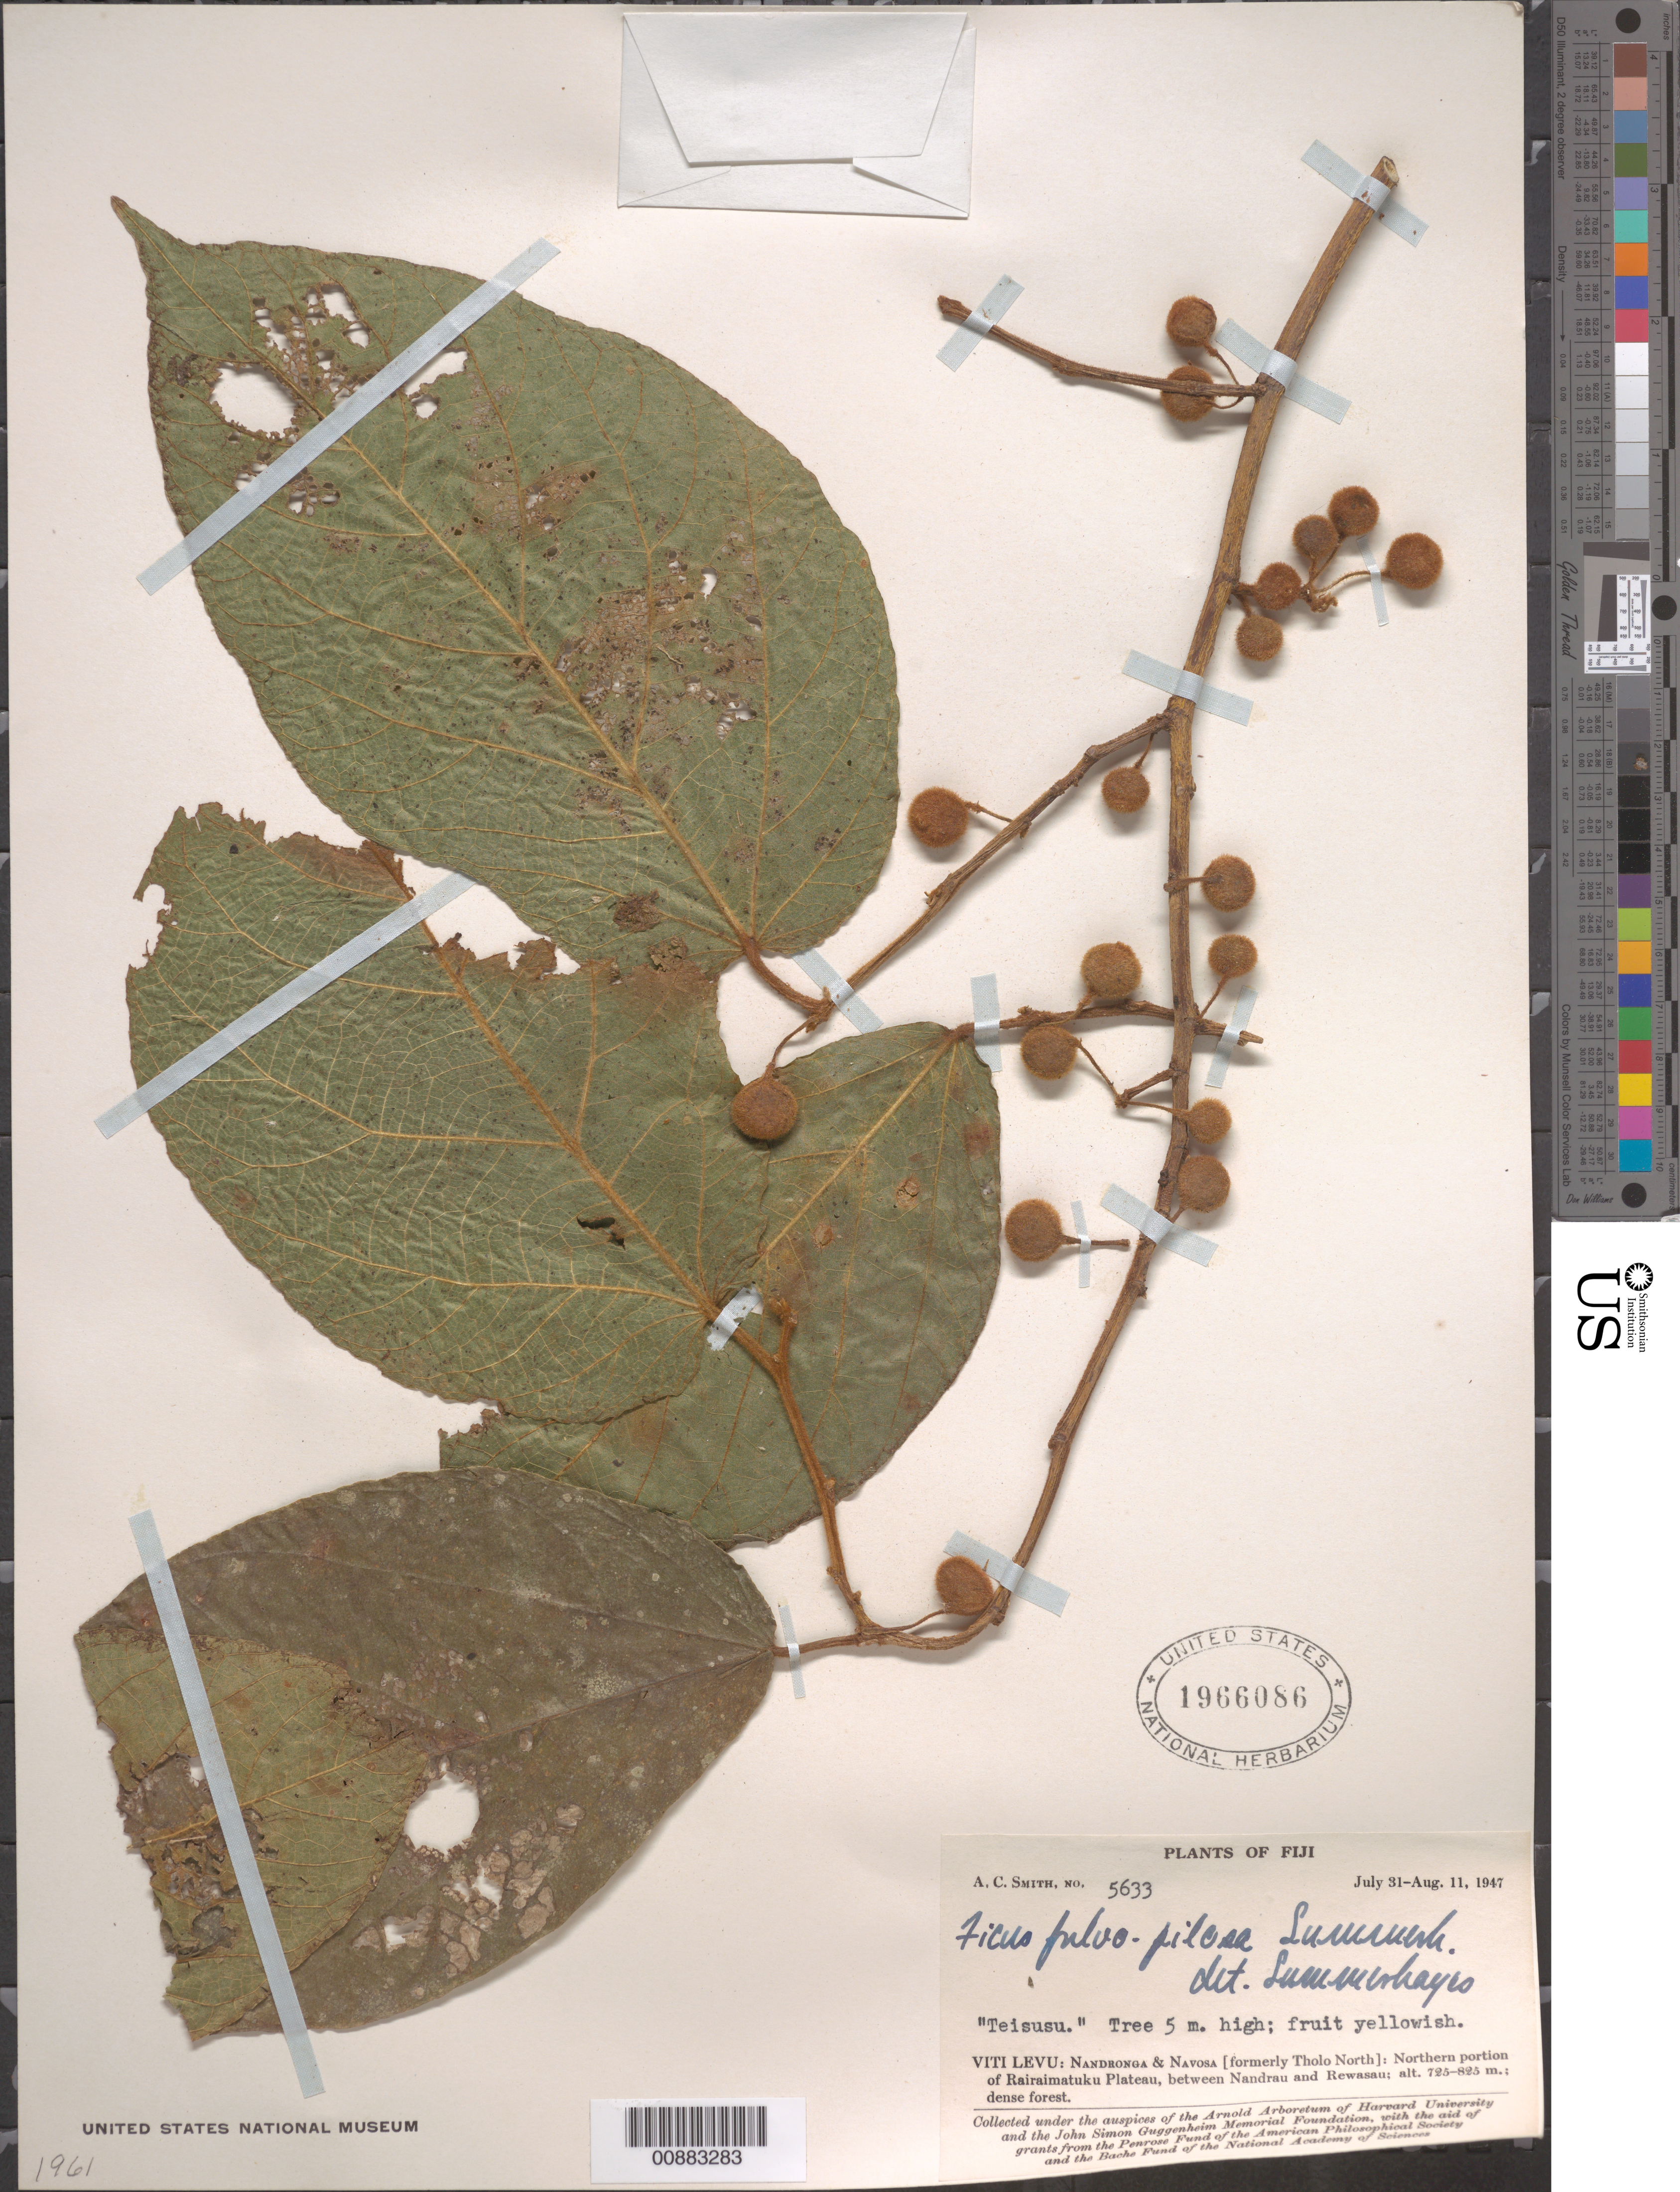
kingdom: Plantae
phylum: Tracheophyta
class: Magnoliopsida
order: Rosales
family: Moraceae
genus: Ficus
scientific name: Ficus fulvopilosa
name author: Summerh.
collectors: C. A. Smith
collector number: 5633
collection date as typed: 31 Jul 1947 to 11 Aug 1947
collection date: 1947-07-31/1947-08-11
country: Fiji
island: Viti Levu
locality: Nandronga & Navosa (formerly Tholo North), Northern portion of Rairaimatuku Plateau, between Nandrau and Rewasau.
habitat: Dense forest.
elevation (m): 725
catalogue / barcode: US 1966086